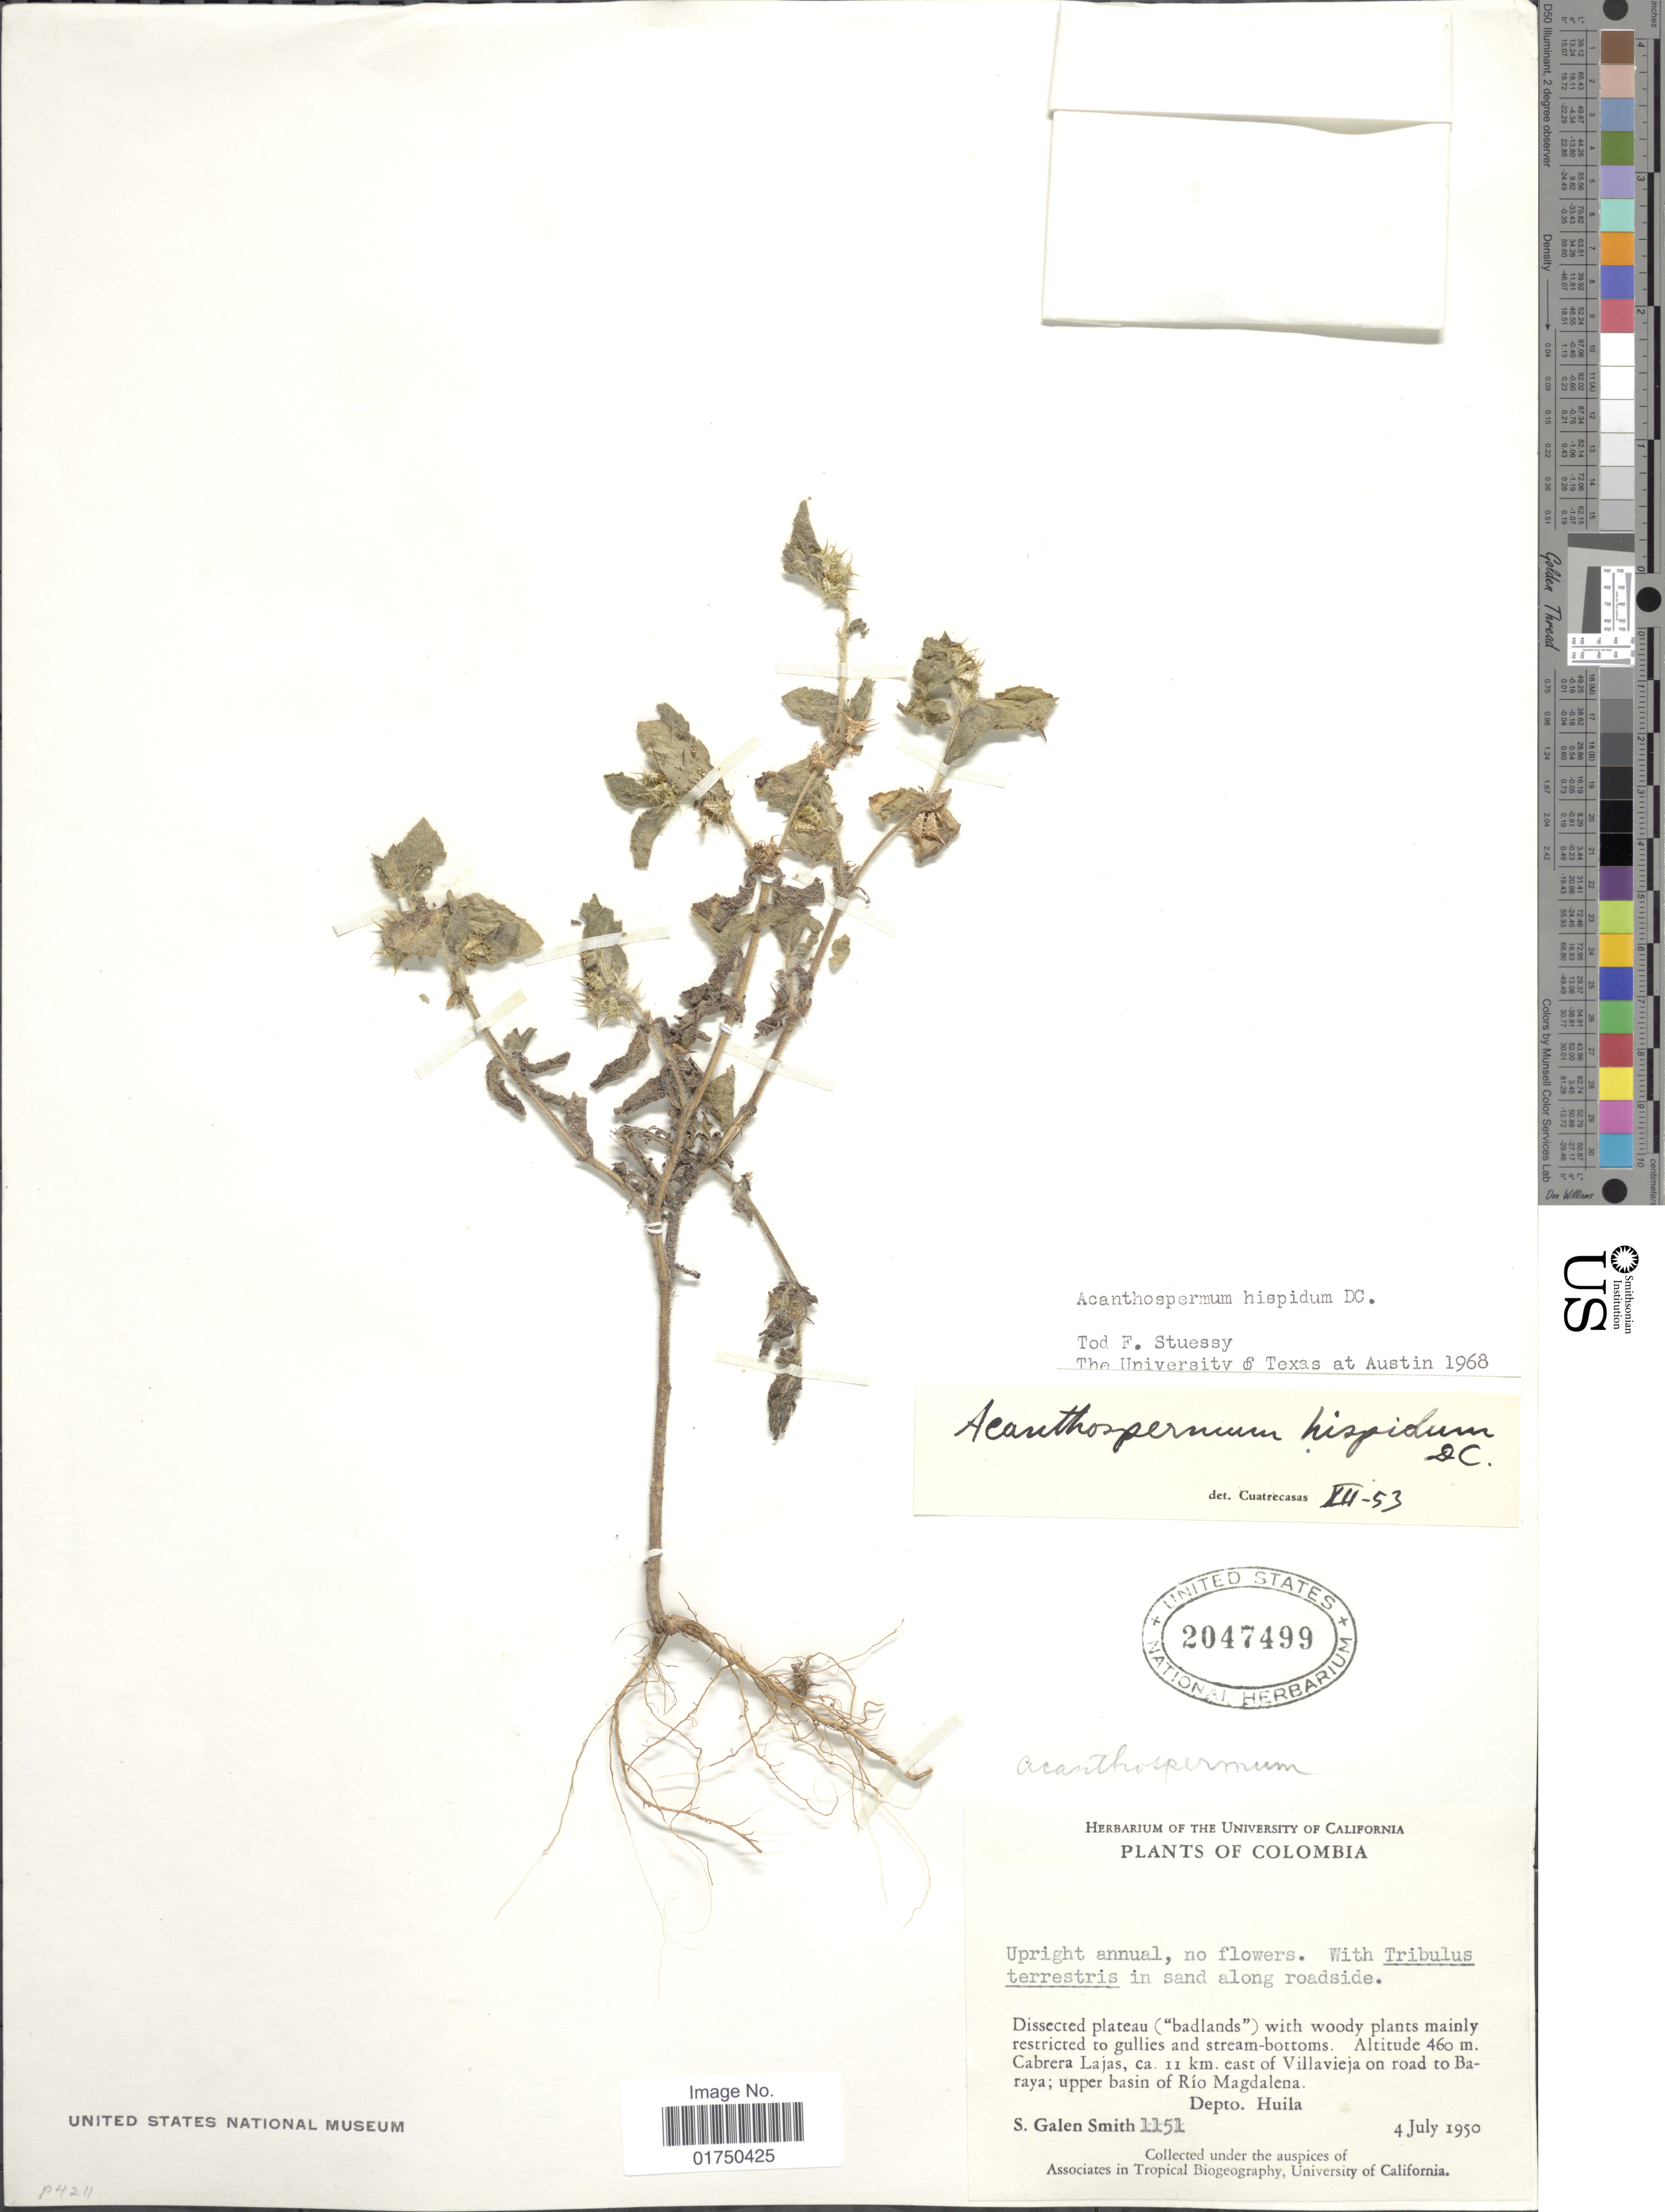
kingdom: Plantae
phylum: Tracheophyta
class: Magnoliopsida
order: Asterales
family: Asteraceae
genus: Acanthospermum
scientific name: Acanthospermum hispidum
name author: DC.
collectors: S. G. Smith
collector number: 1151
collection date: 1950-07-04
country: Colombia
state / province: Huila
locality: Cabrera Lajas, ca. 11 km. east of Villavieja on road to Baraya; upper basin of Río Magdalena. Depto. Huila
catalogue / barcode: US 2047499